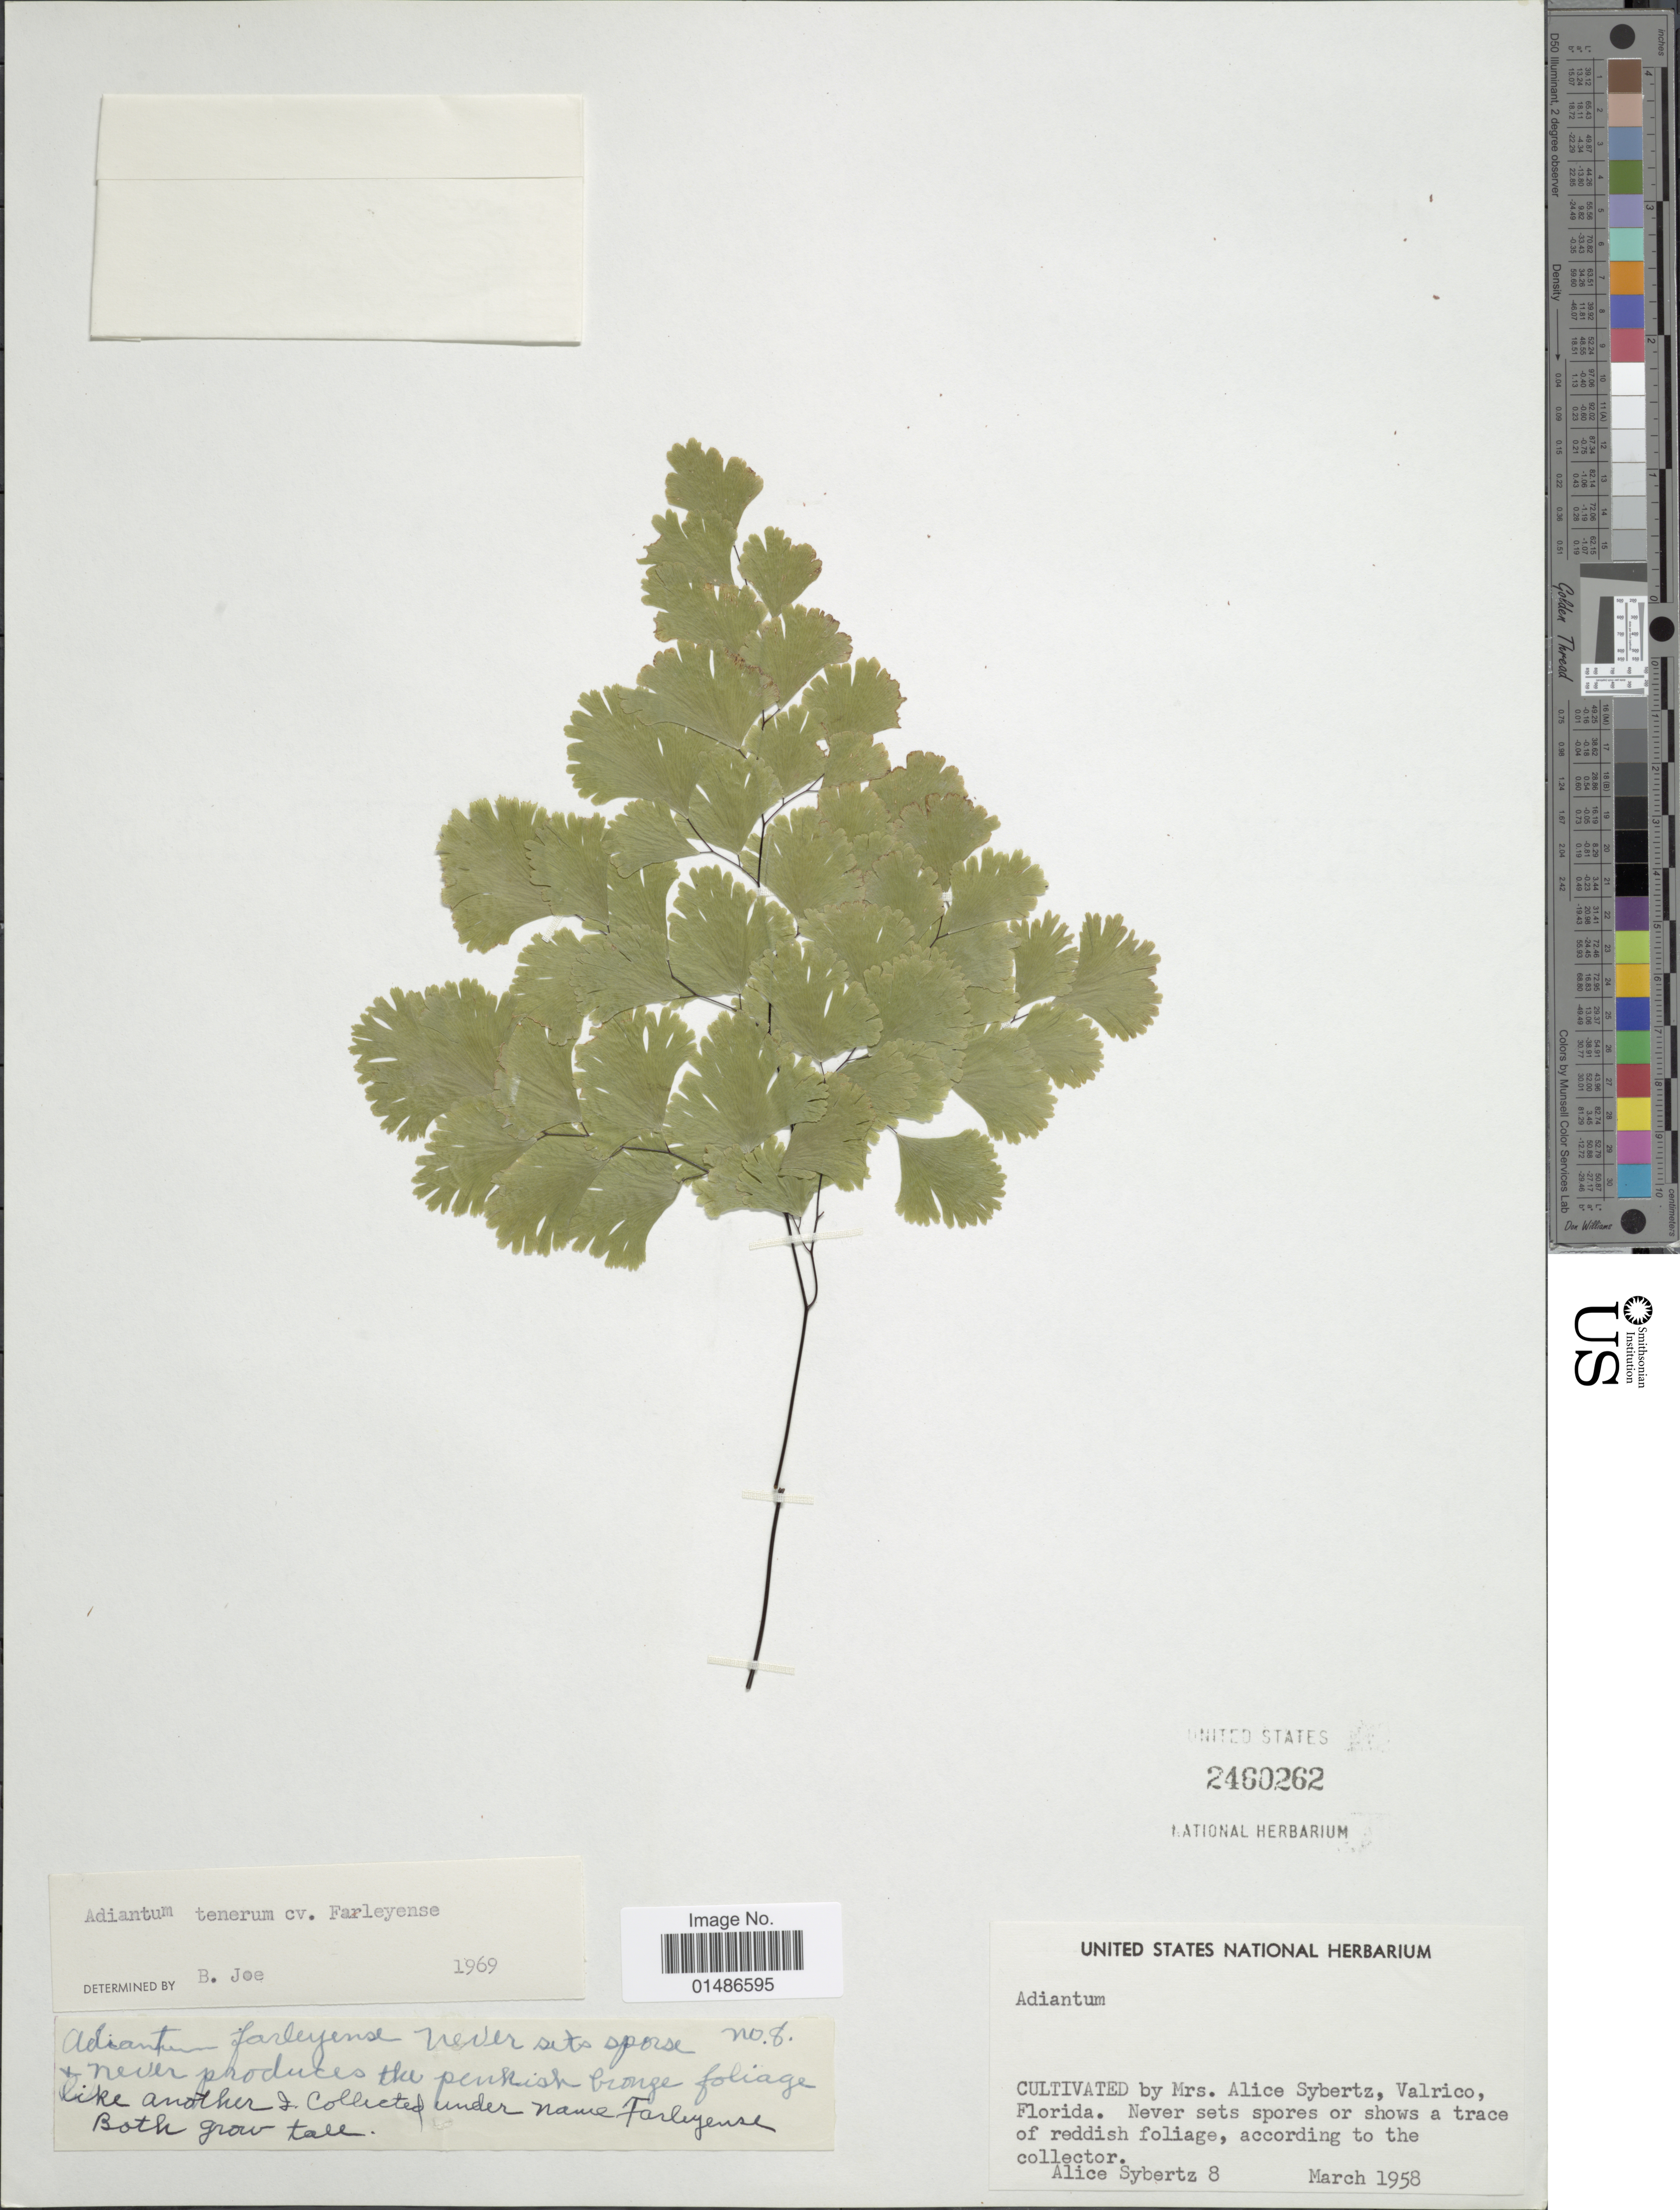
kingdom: Plantae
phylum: Tracheophyta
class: Polypodiopsida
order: Polypodiales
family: Pteridaceae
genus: Adiantum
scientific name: Adiantum tenerum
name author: Sw.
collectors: A. Sybertz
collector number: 8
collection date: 1958-03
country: United States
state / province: Florida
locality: Cultivated by Mrs. Alice Sybertz, Valrico, Florida.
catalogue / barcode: US 2460262